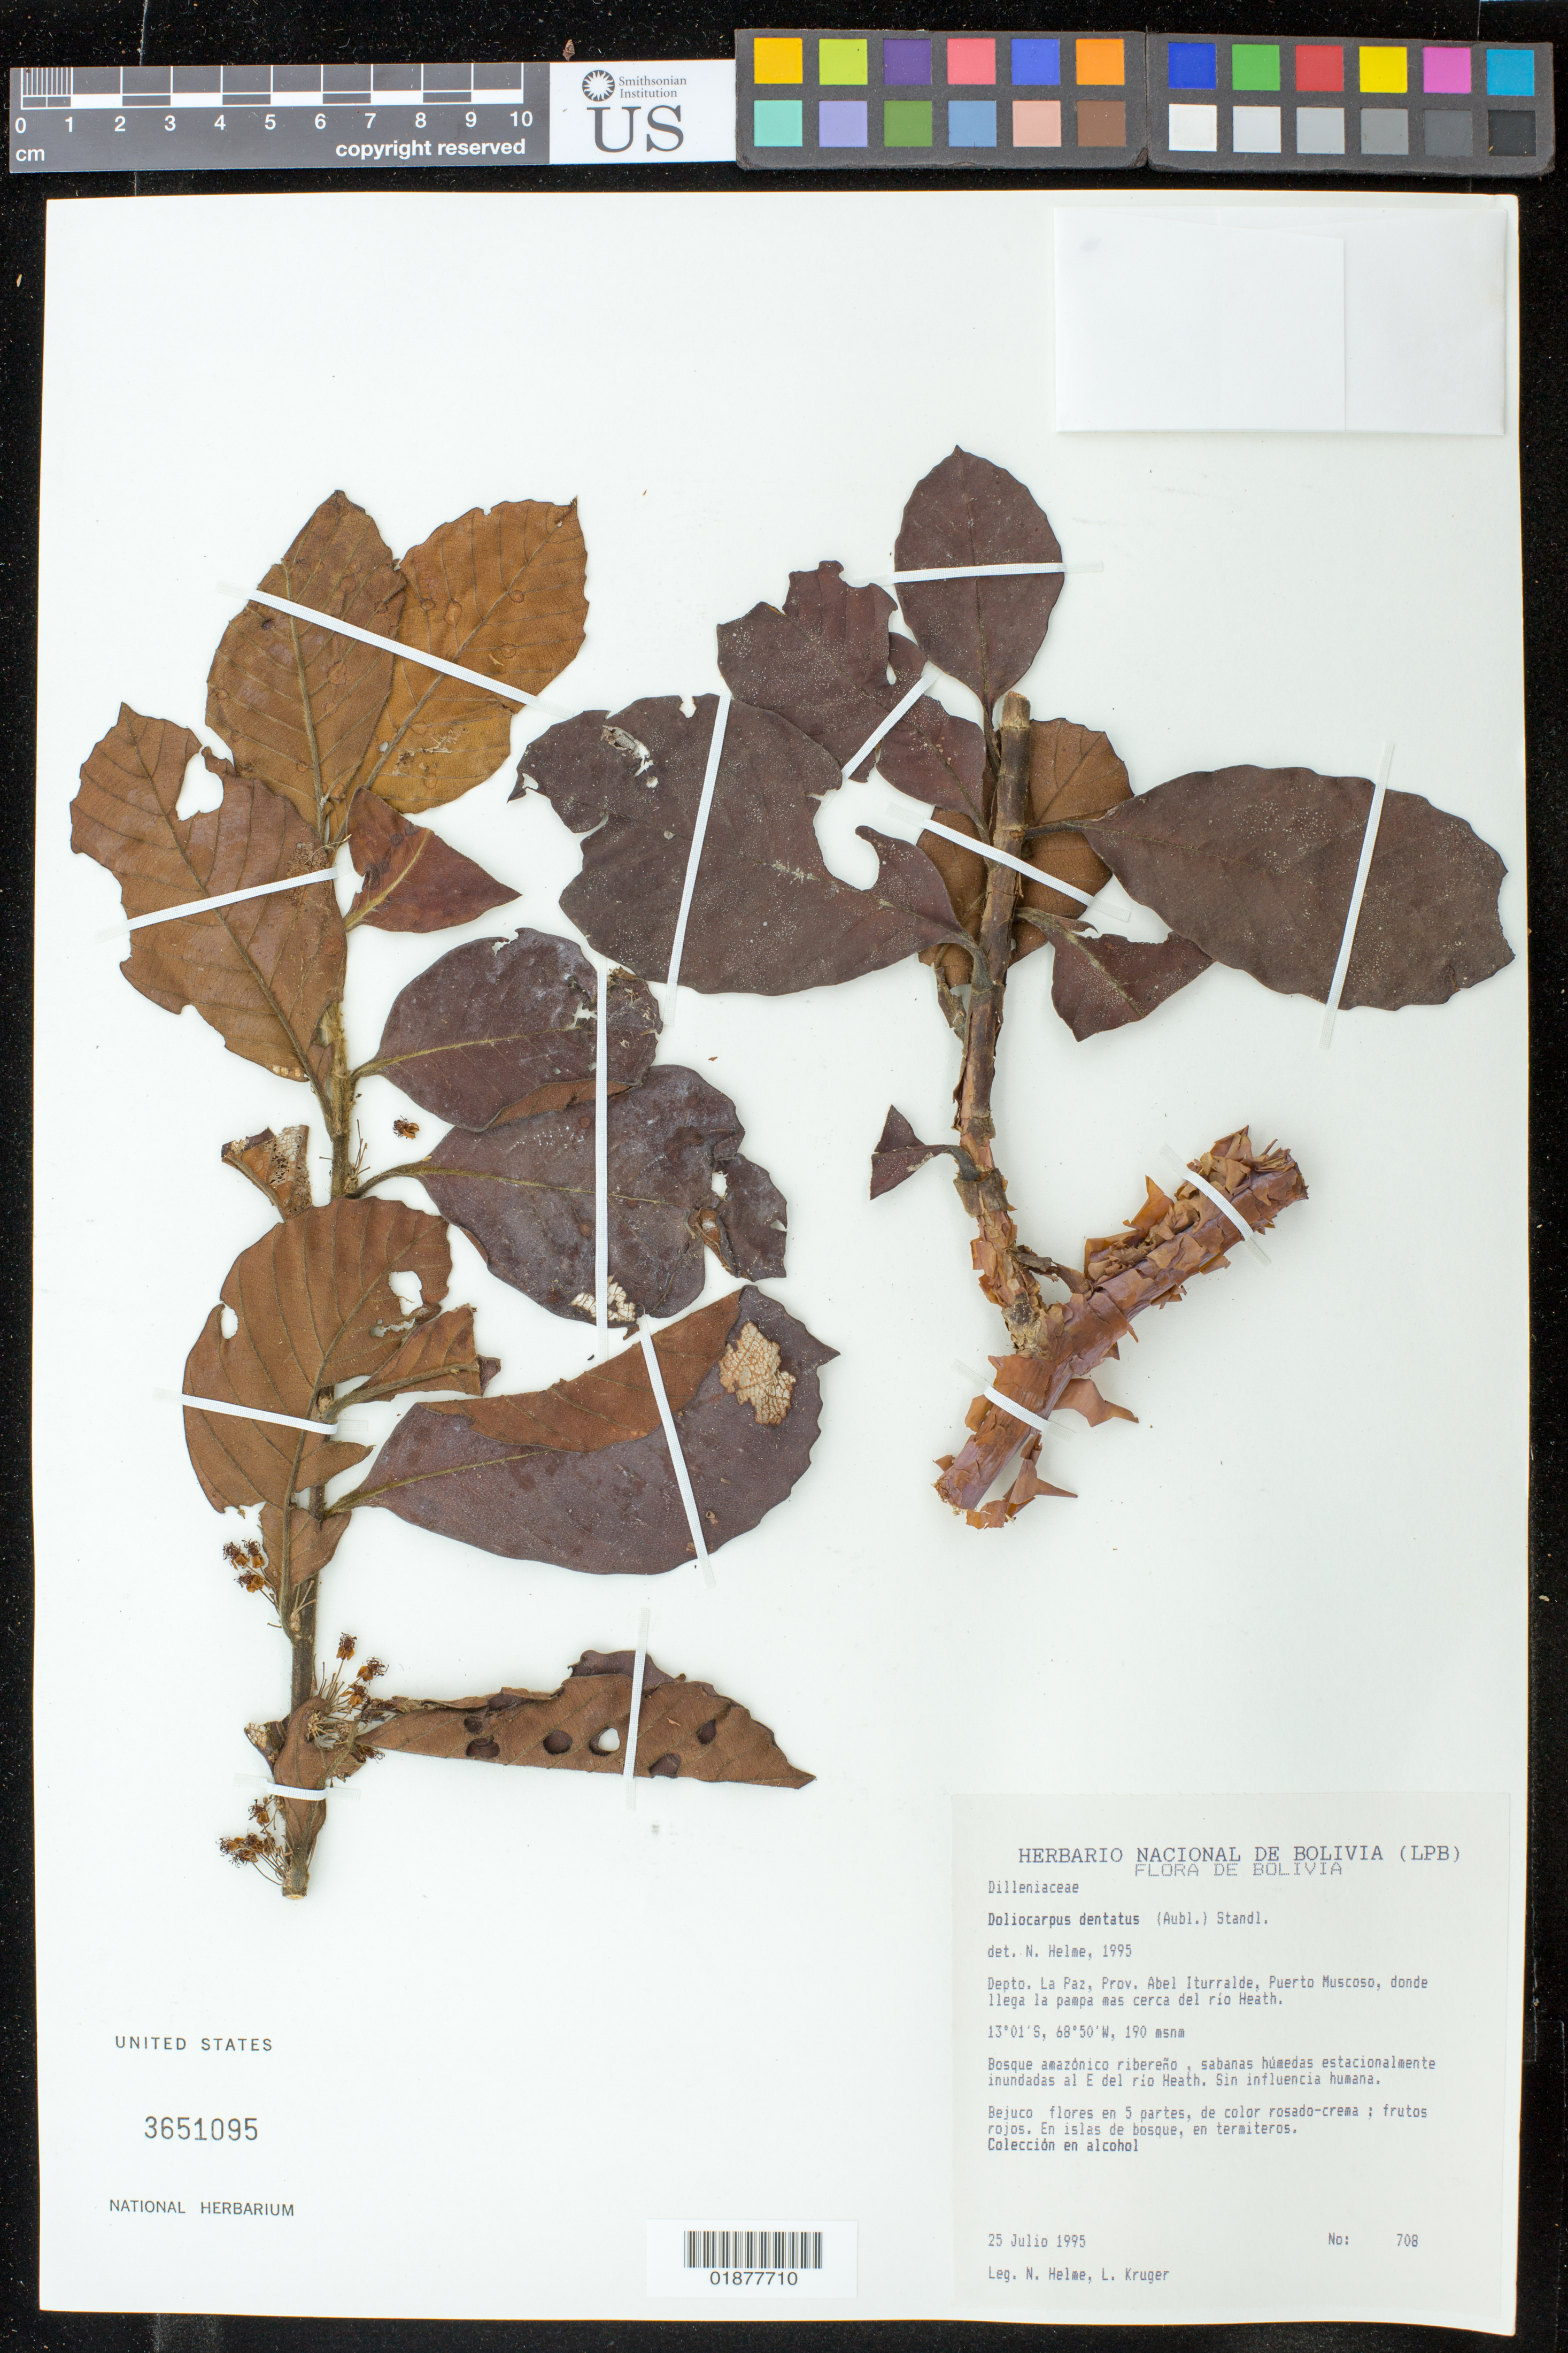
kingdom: Plantae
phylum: Tracheophyta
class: Magnoliopsida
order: Dilleniales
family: Dilleniaceae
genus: Doliocarpus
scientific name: Doliocarpus dentatus subsp. esmeraldae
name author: (Steyerm.) Kubitzki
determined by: Victor Longhi Monzoli, João, (BRAZIL)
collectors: N. Helme & L. Kruger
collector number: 708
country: Bolivia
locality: Depto. La Paz, Prov. Abel Iturralde, Puerto Muscoso, donde Illega la pampa mas cerca del Rio Heath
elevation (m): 190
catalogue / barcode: US 3651095